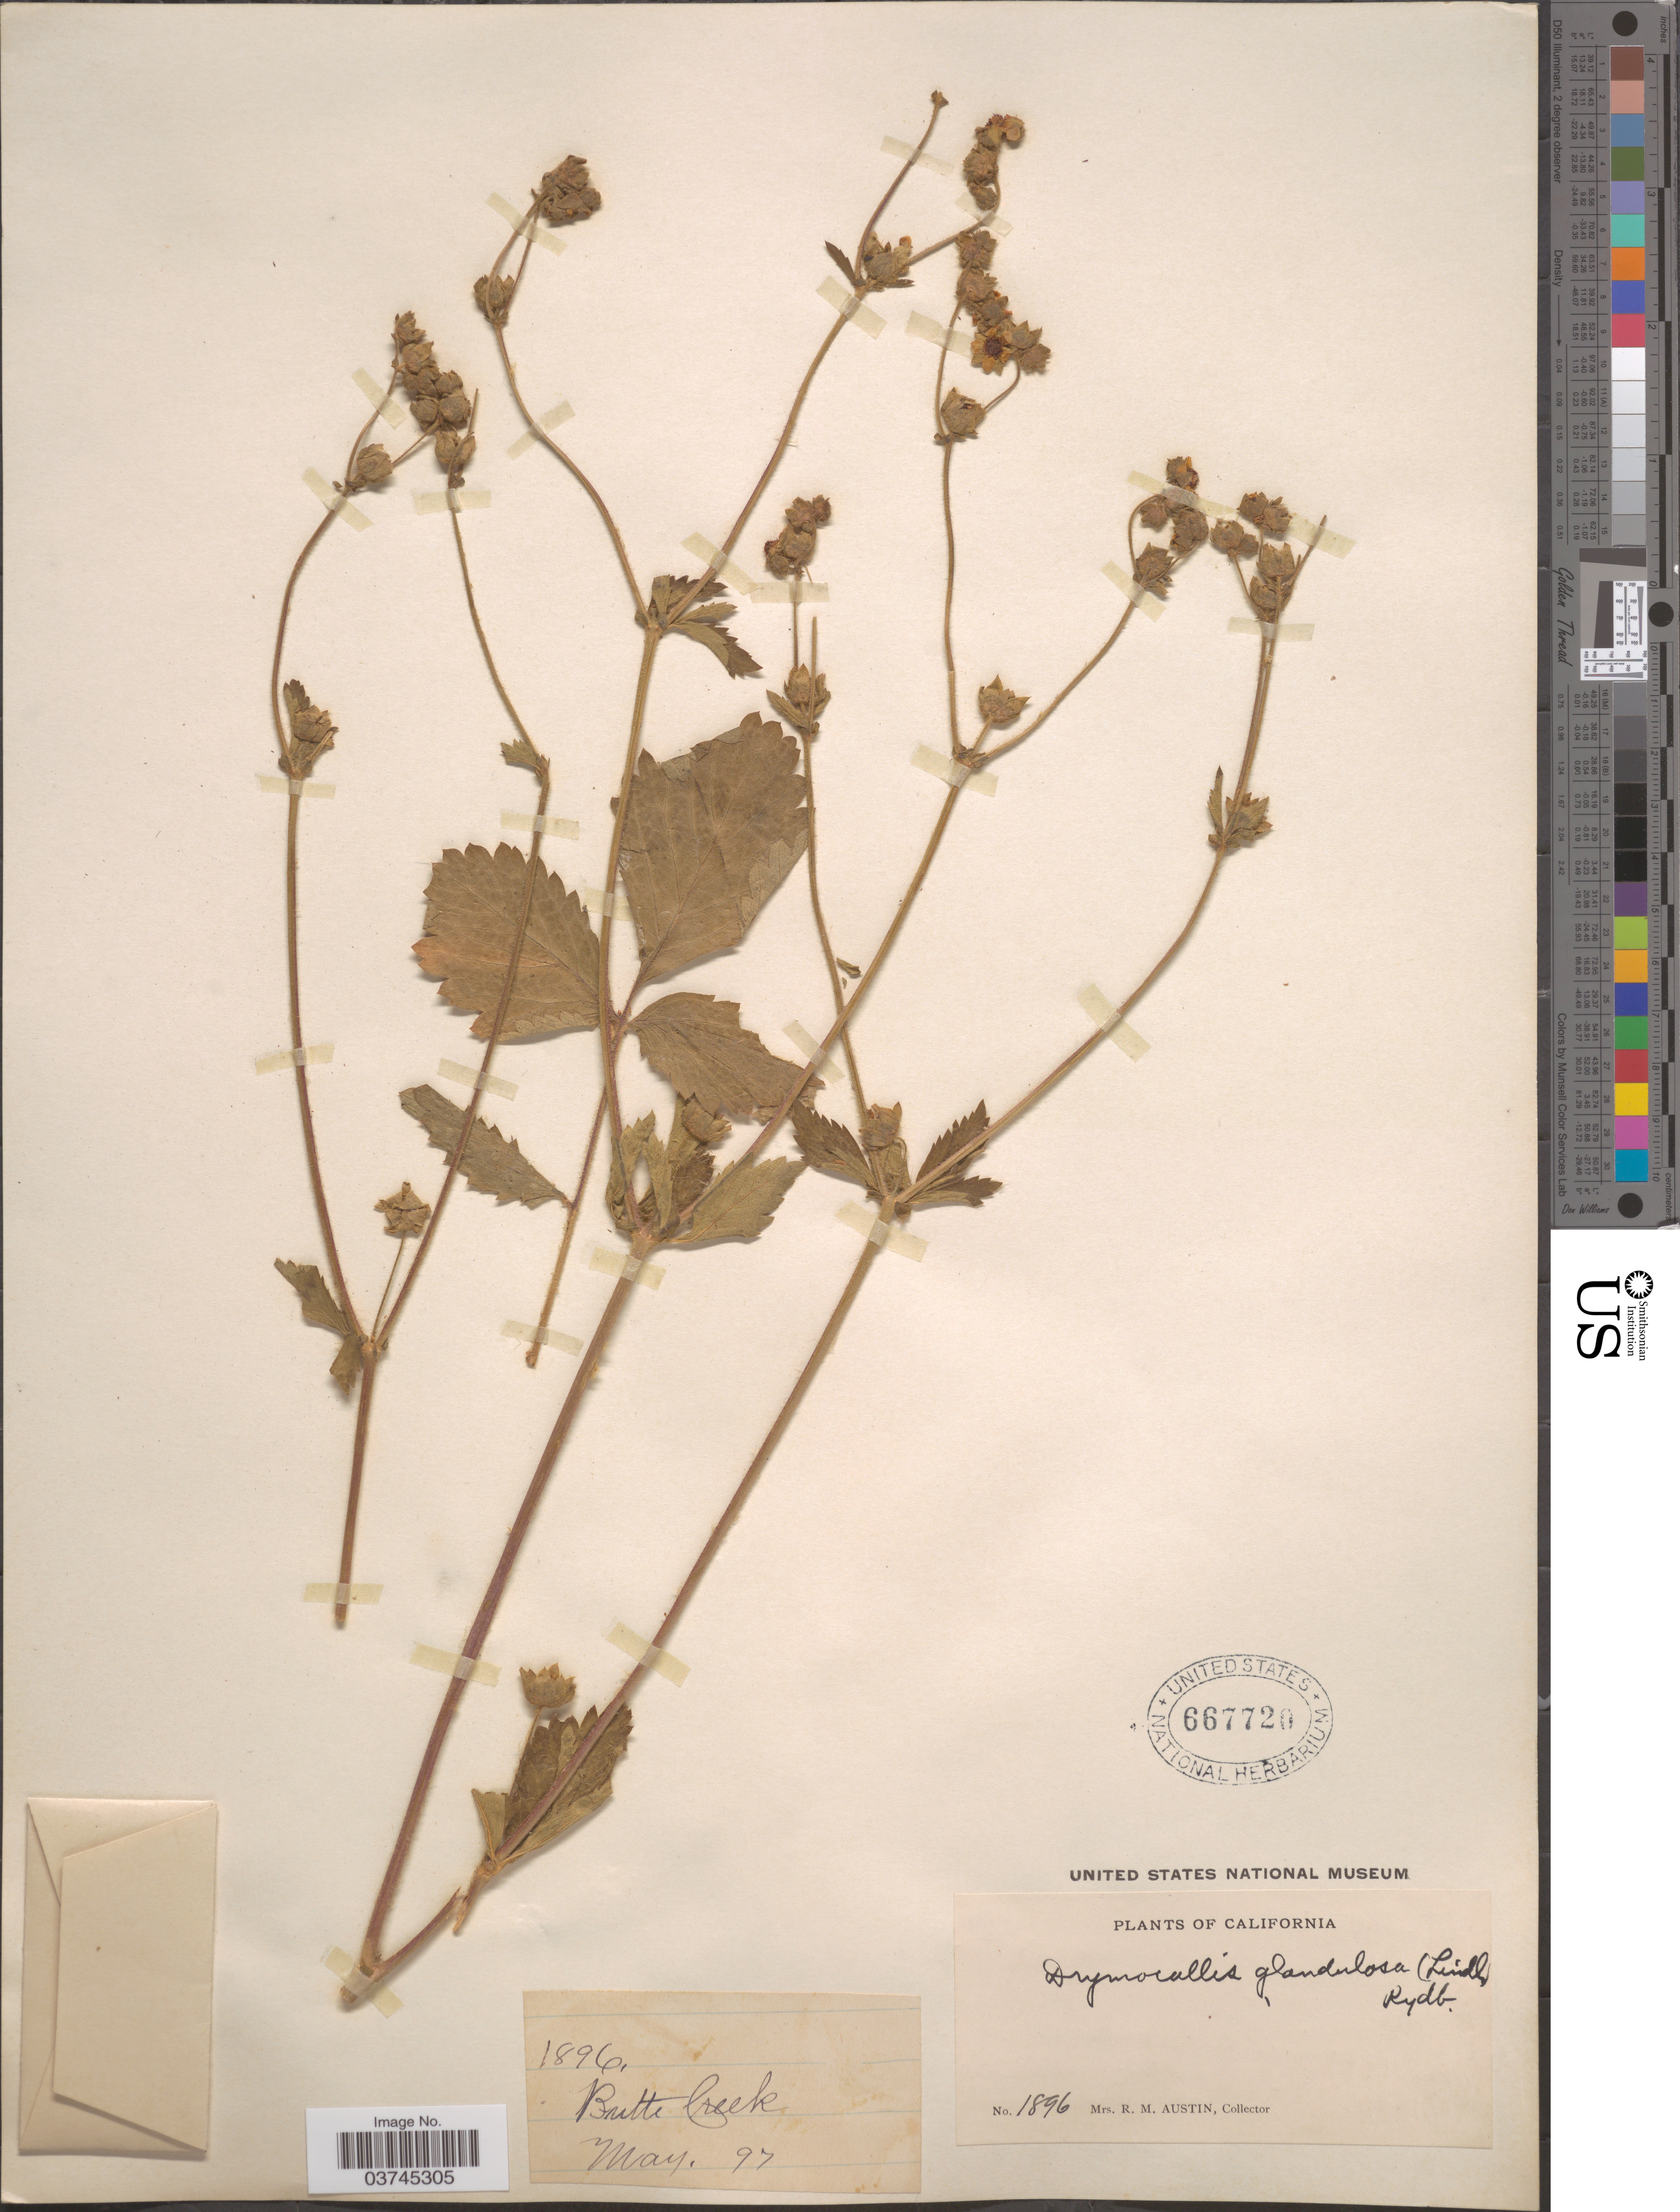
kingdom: Plantae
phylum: Tracheophyta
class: Magnoliopsida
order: Rosales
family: Rosaceae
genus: Drymocallis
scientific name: Drymocallis glandulosa subsp. reflexa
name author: (Greene) Soják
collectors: R. Austin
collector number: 1896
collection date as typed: Transcribed d/m/y: /5/97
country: United States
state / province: California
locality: Butte Creek.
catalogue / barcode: US 667720